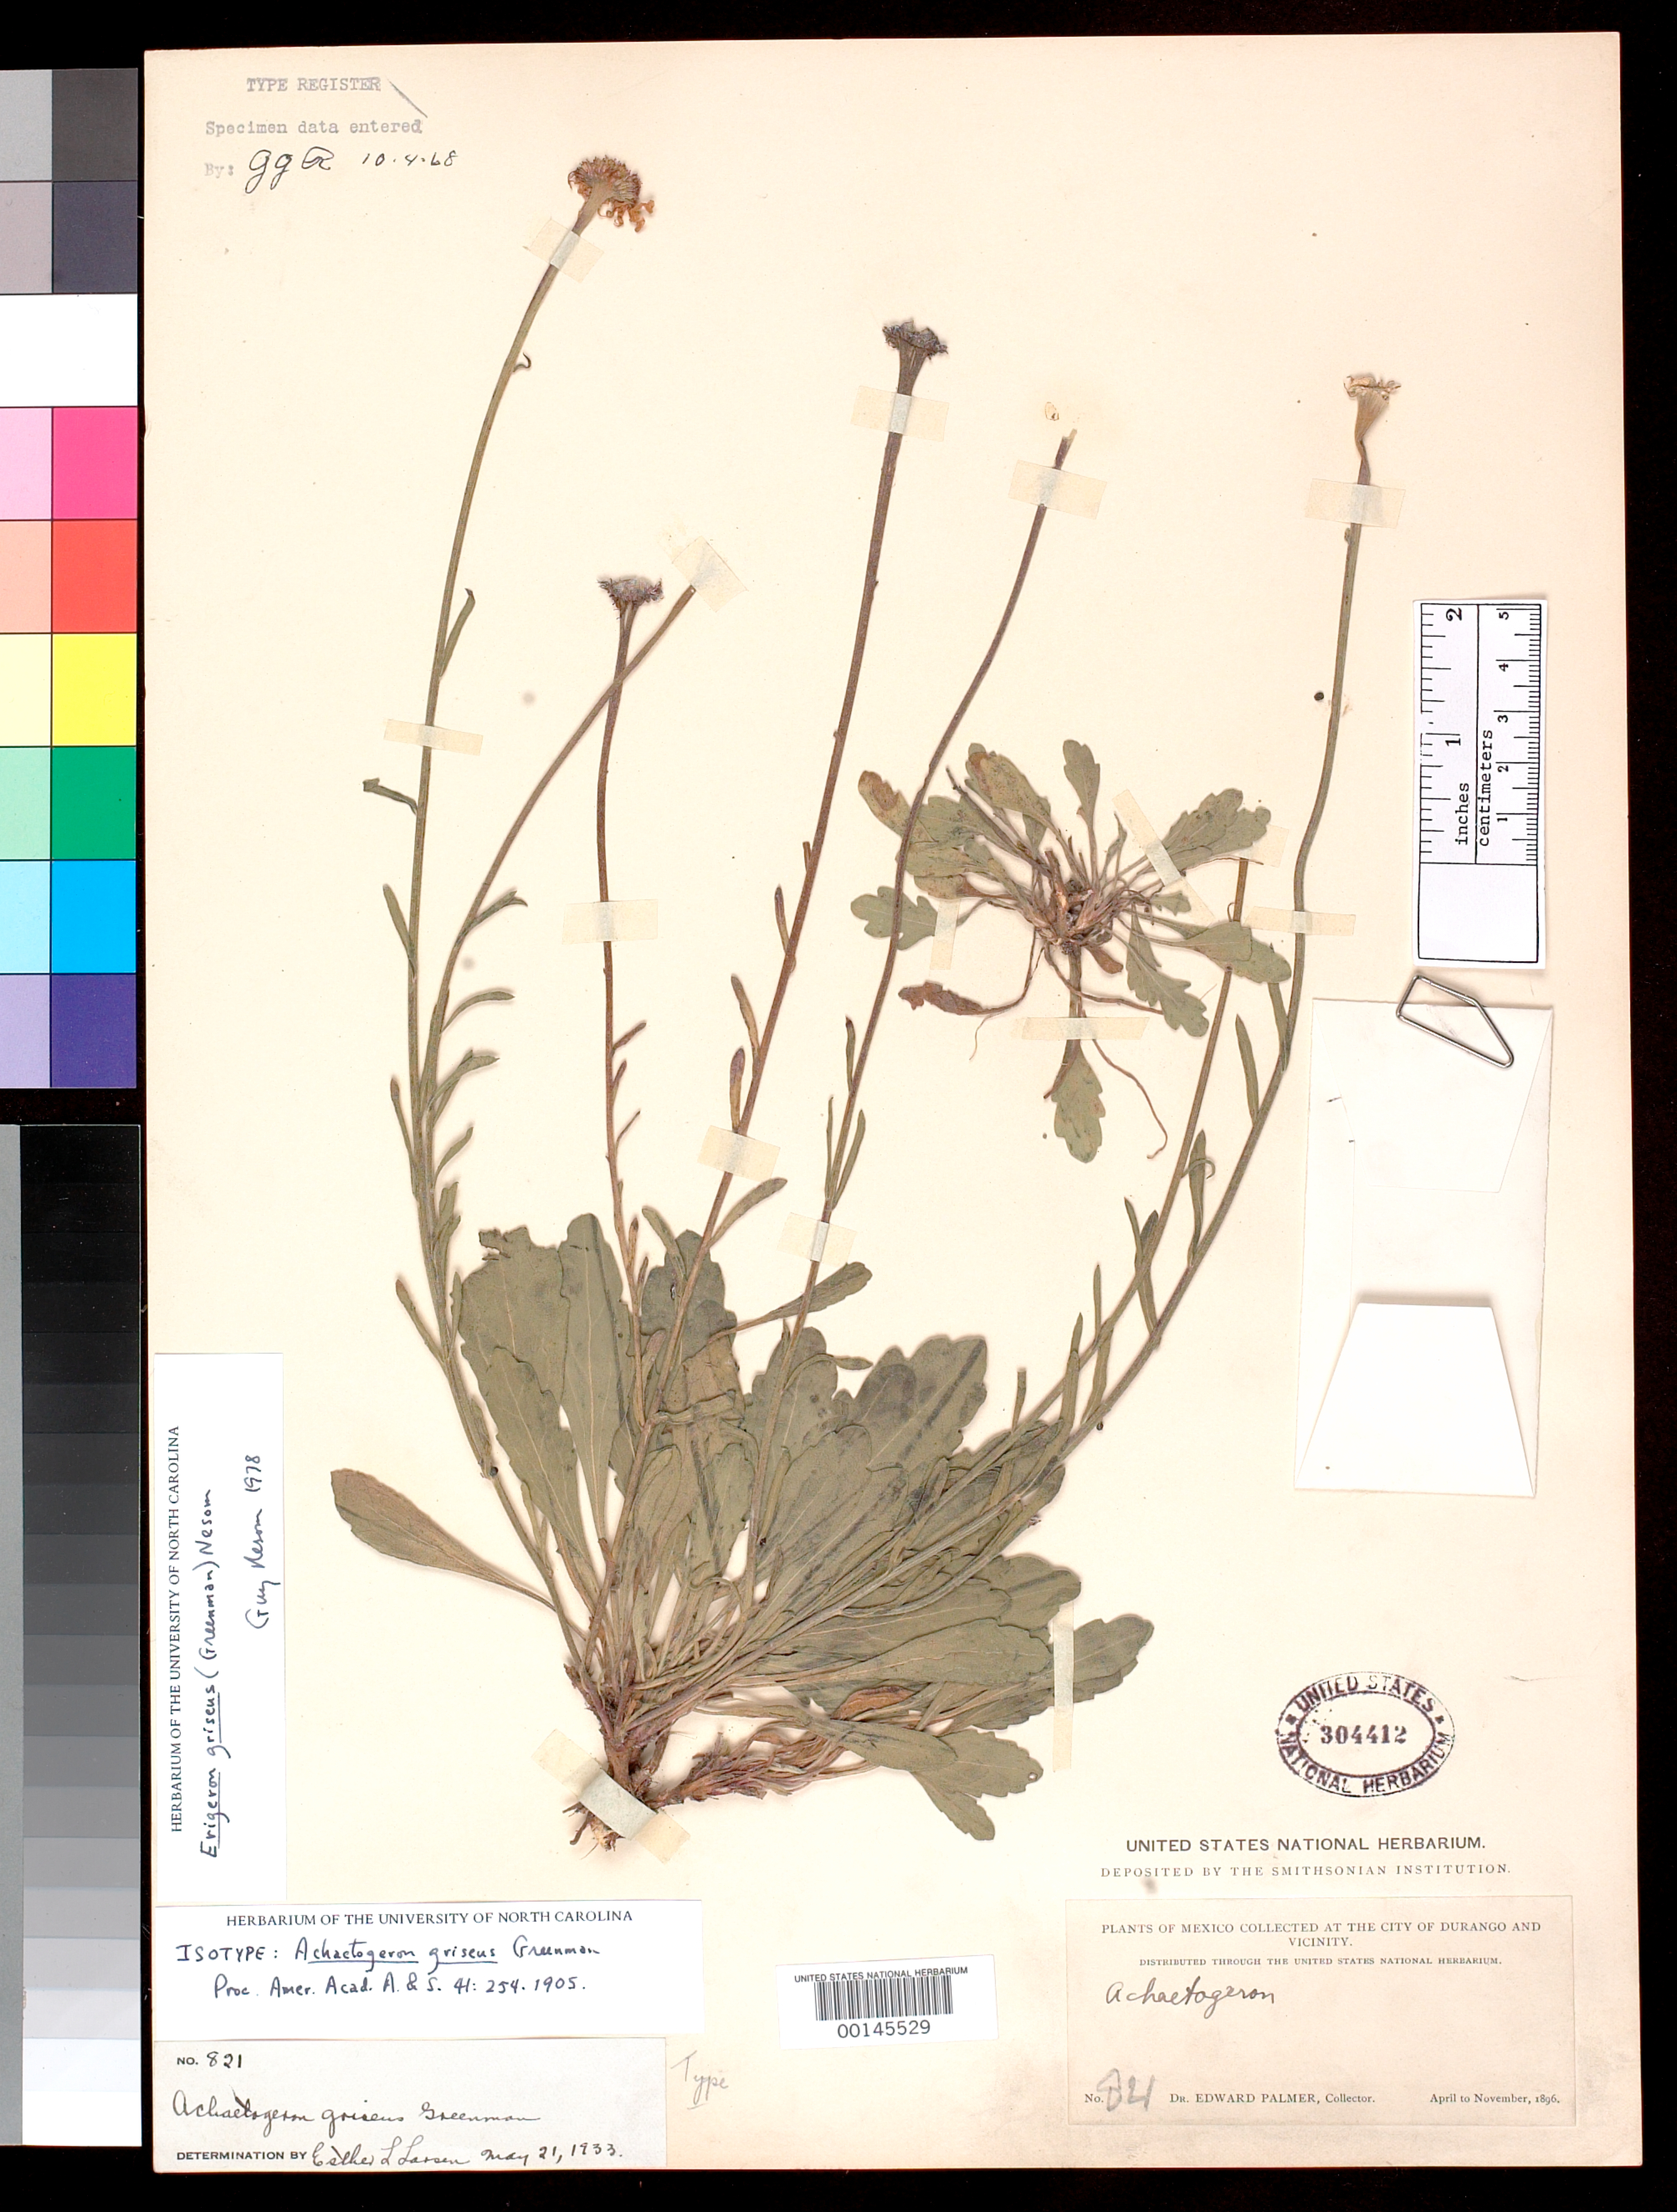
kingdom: Plantae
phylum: Tracheophyta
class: Magnoliopsida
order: Asterales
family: Asteraceae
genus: Achaetogeron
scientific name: Achaetogeron griseus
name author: Greenm.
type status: Type Collection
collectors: E. Palmer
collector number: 821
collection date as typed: Apr 1896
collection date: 1896-04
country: Mexico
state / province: Durango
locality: Vicinity of City of Durango.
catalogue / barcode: US 304412